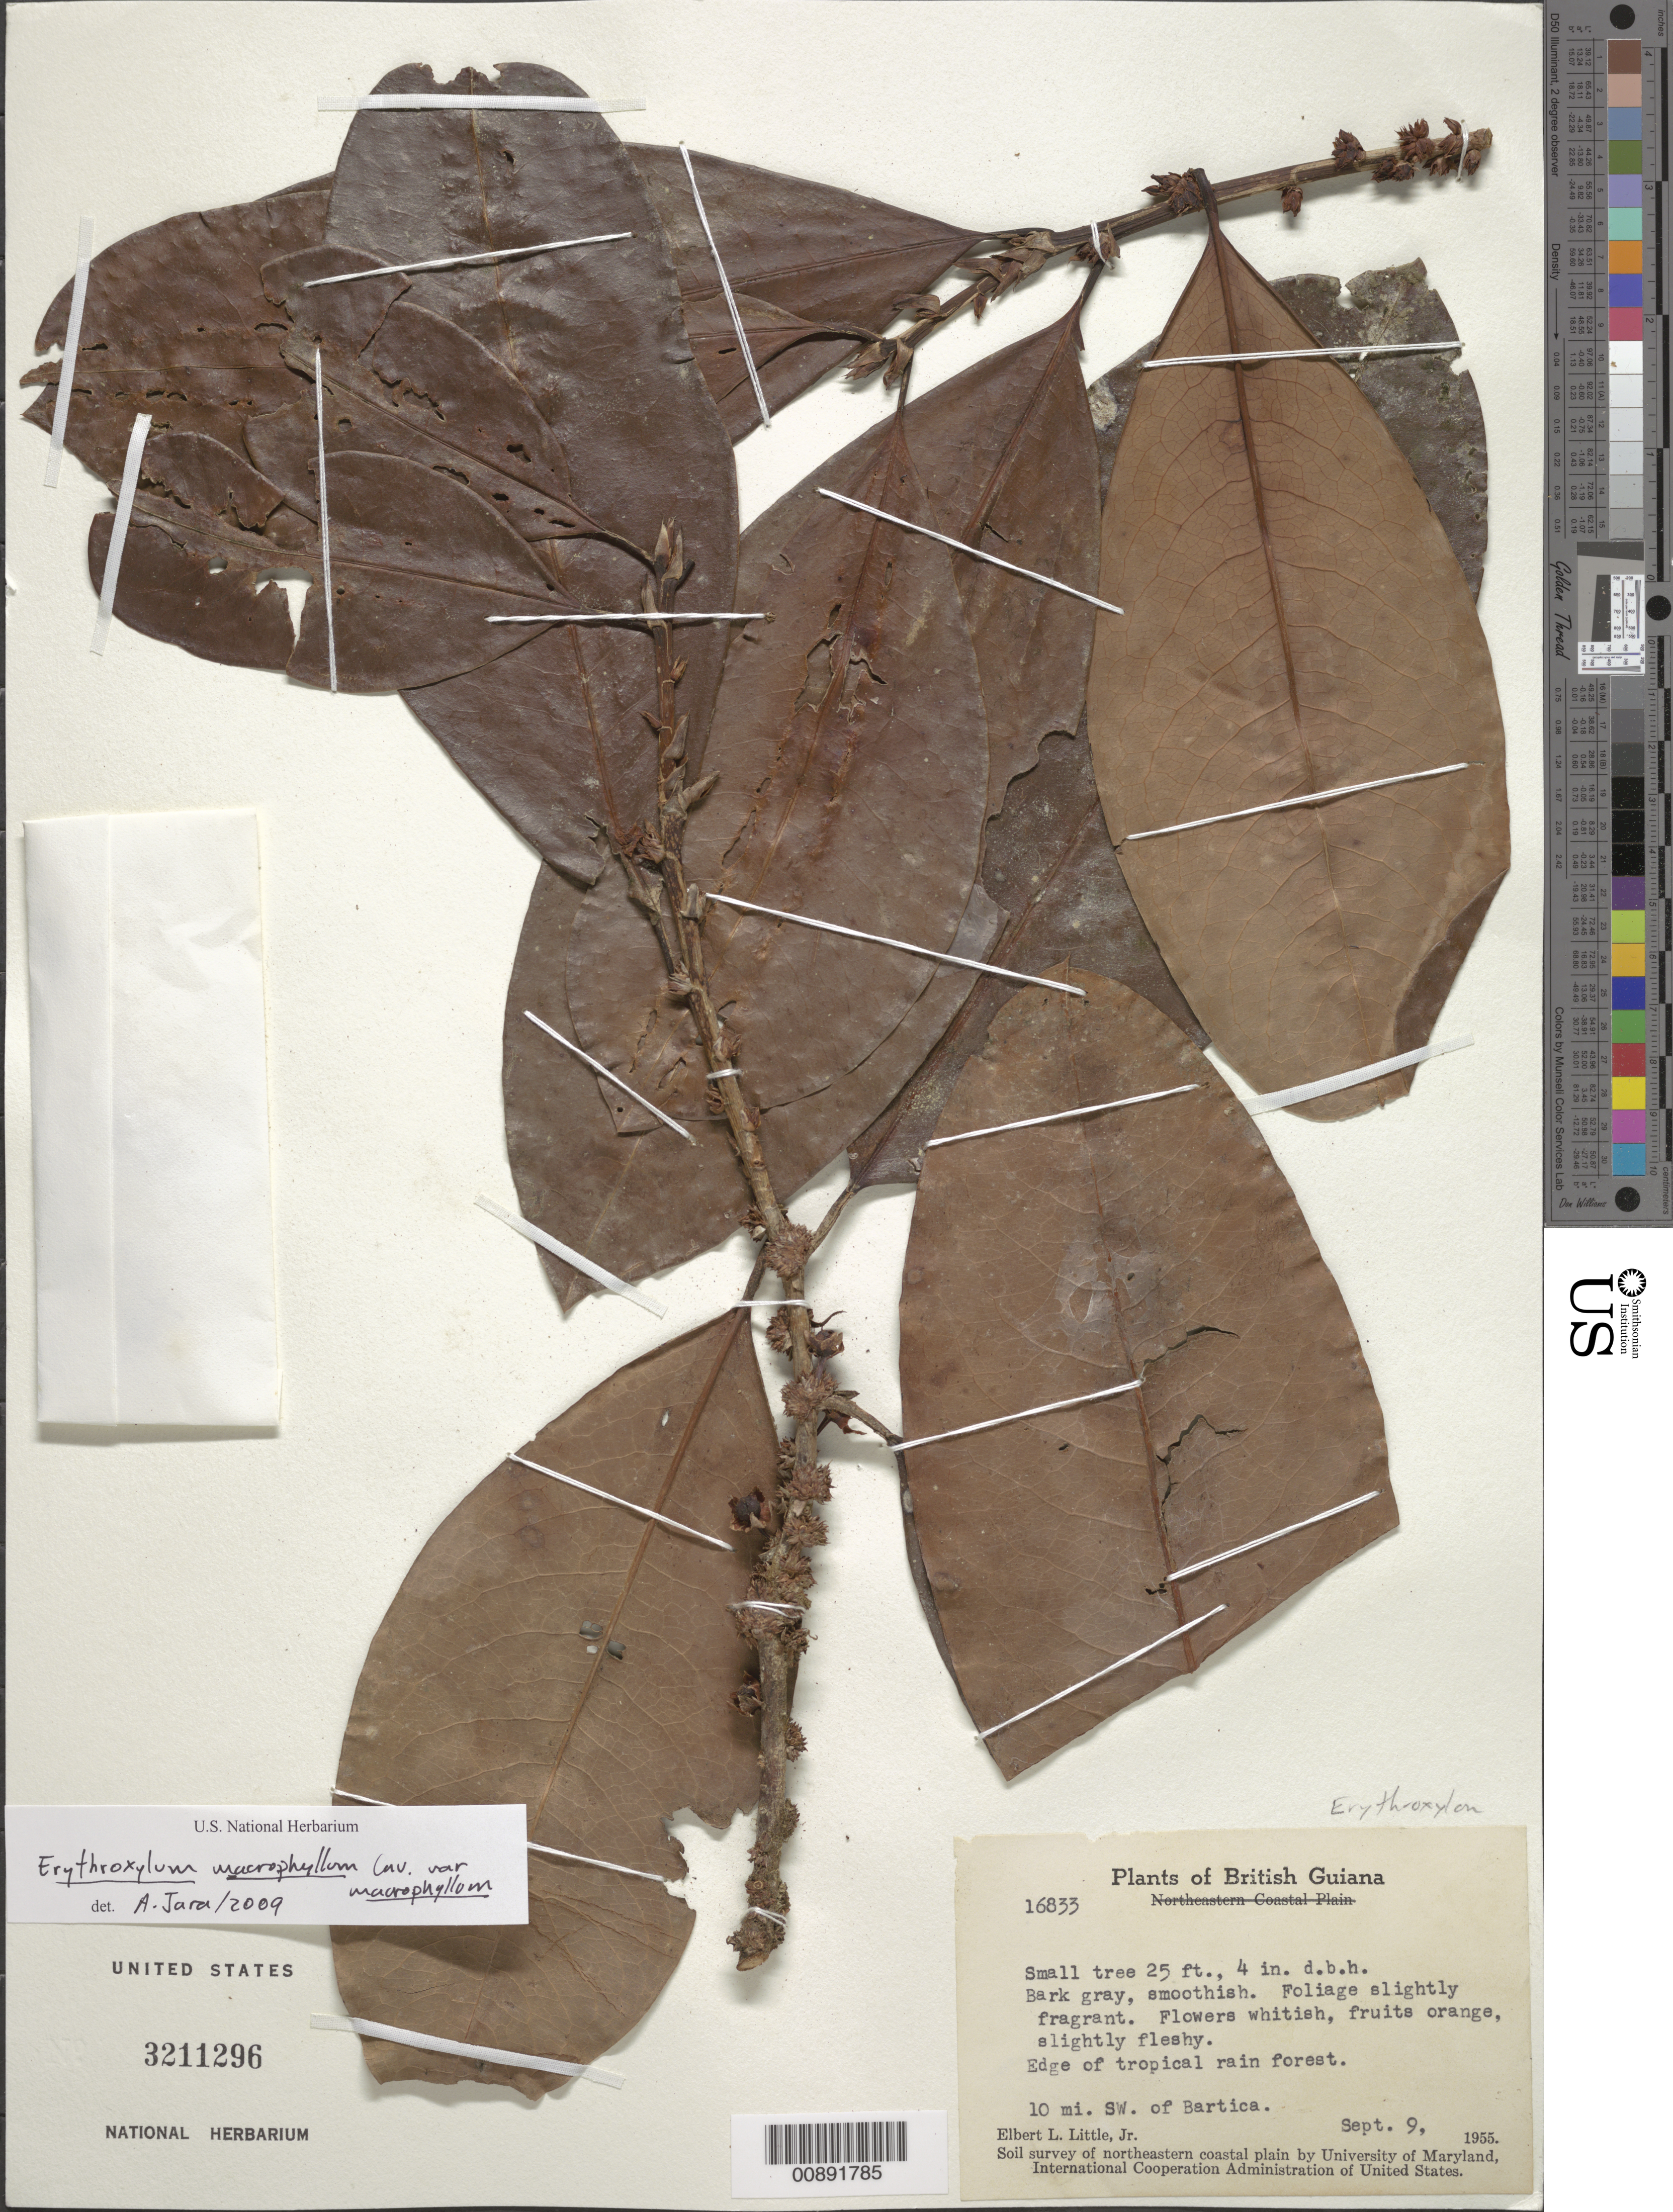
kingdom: Plantae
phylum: Tracheophyta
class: Magnoliopsida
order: Malpighiales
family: Erythroxylaceae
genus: Erythroxylum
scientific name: Erythroxylum macrophyllum var. macrophyllum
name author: Cav.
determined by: Java, A.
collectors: E. L. Little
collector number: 16833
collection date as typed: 9-Sep-55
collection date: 1955-09-09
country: Guyana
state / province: Cuyuni-Mazaruni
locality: Bartica, 10 mi. SW of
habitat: Edge of tropical rainforest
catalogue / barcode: US 3211296